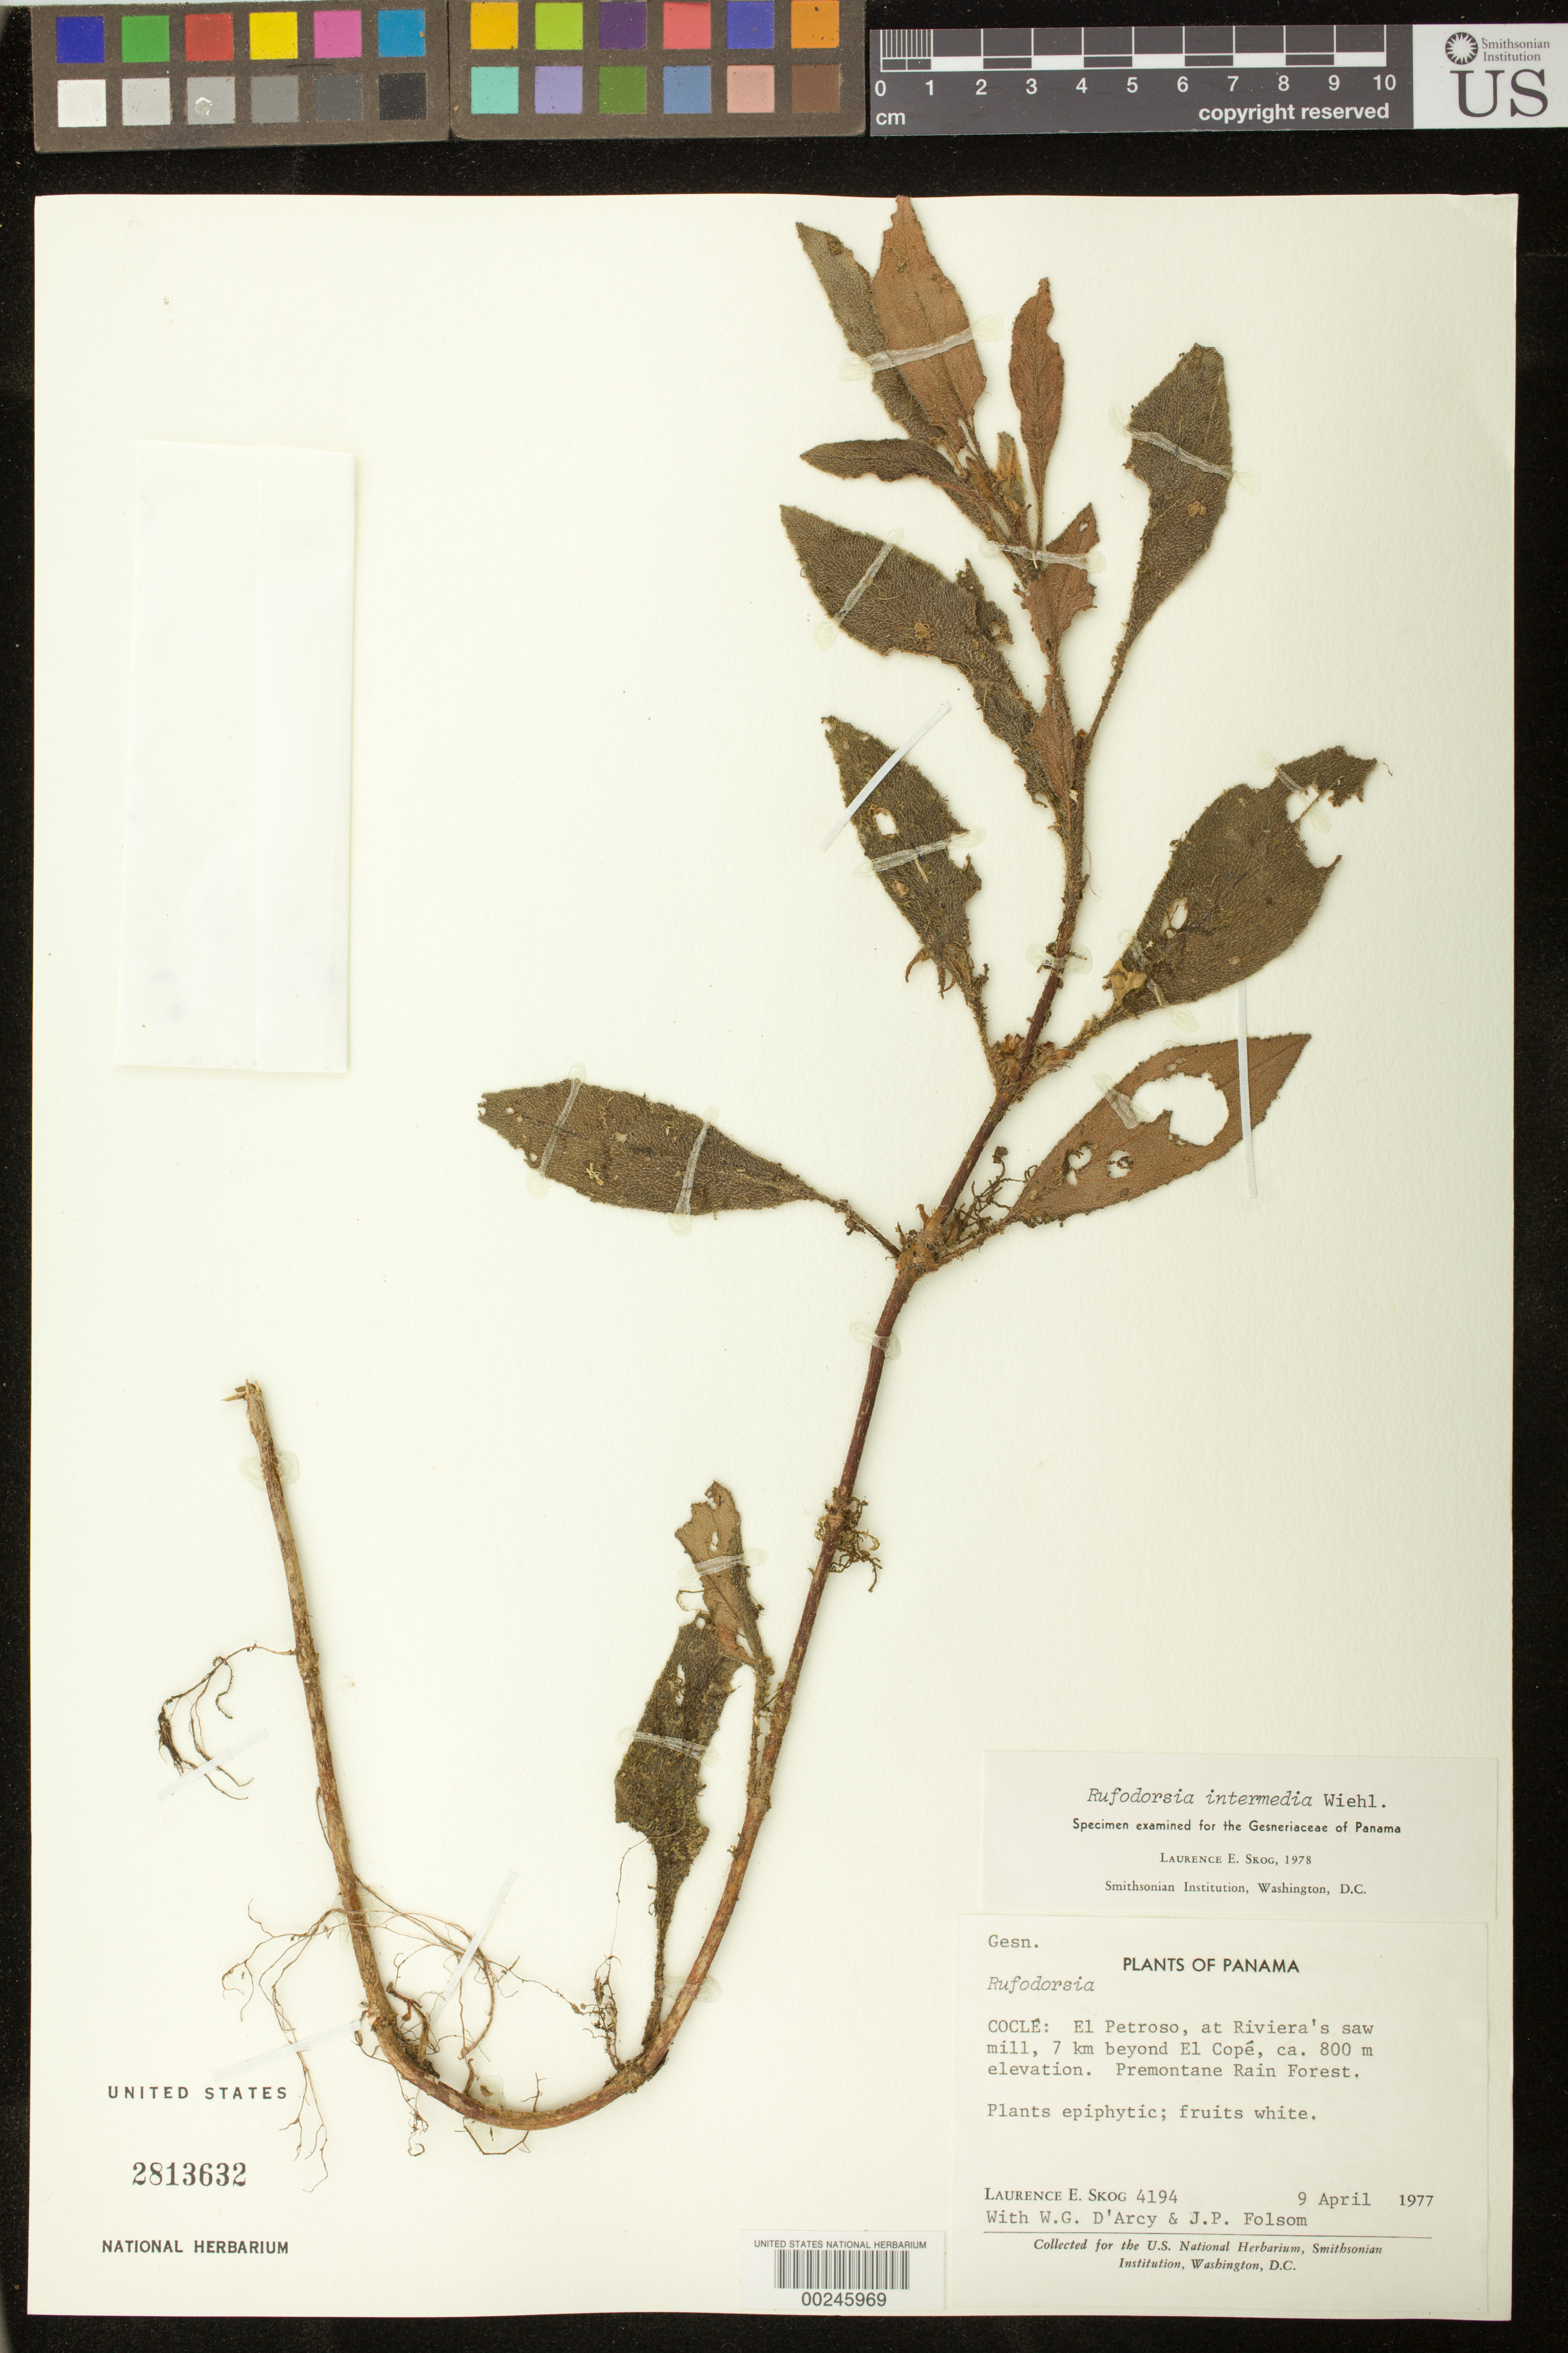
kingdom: Plantae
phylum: Tracheophyta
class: Magnoliopsida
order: Lamiales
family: Gesneriaceae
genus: Rufodorsia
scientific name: Rufodorsia intermedia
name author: Wiehler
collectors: L. E. Skog, W. G. D'Arcy & J. P. Folsom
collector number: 4194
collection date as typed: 09 Apr 1977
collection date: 1977-04-09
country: Panama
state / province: Coclé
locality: El Petroso, at Riviera's saw mill, 7 km beyond El Cope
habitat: Premontane rain forest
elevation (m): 800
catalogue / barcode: US 2813632